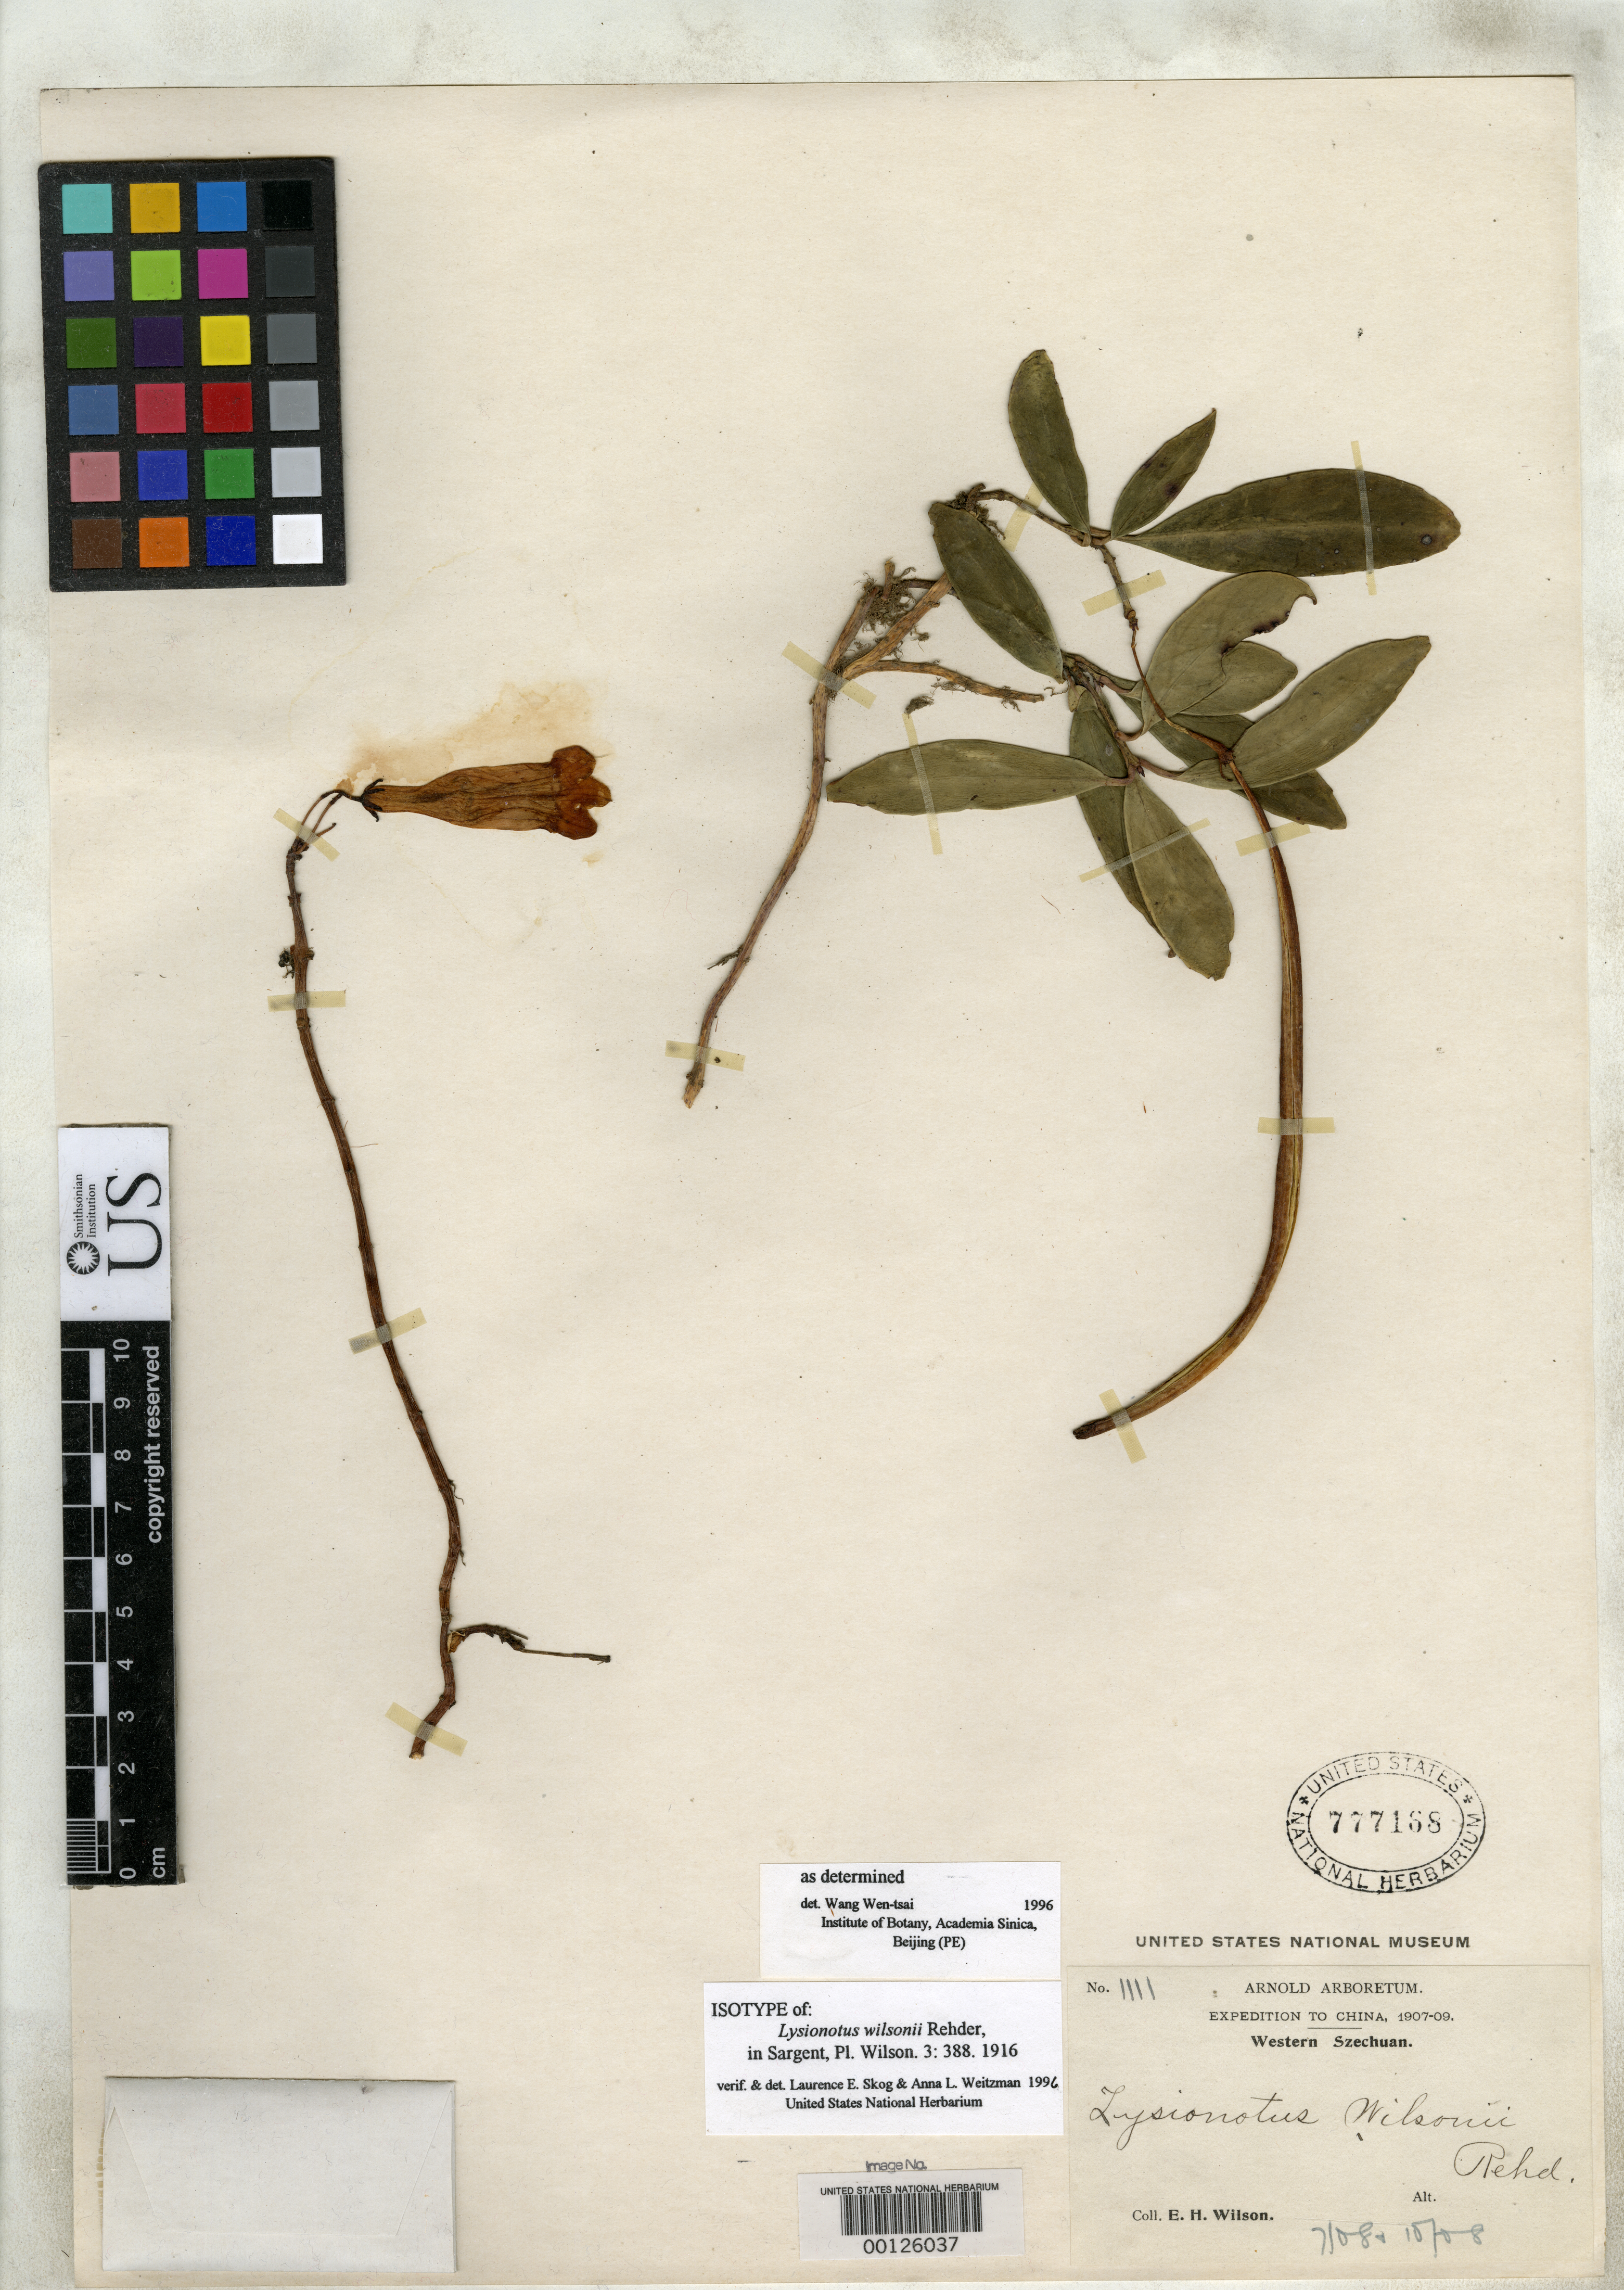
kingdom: Plantae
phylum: Tracheophyta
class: Magnoliopsida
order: Lamiales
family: Gesneriaceae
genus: Lysionotus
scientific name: Lysionotus wilsonii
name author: Rehder in Sarg.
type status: Isotype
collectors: E. H. Wilson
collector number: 1111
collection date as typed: Jul 1908 and -- Oct 1908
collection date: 1908-07,1908-10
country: China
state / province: Sichuan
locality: Wa-shan.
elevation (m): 1200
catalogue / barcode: US 777168